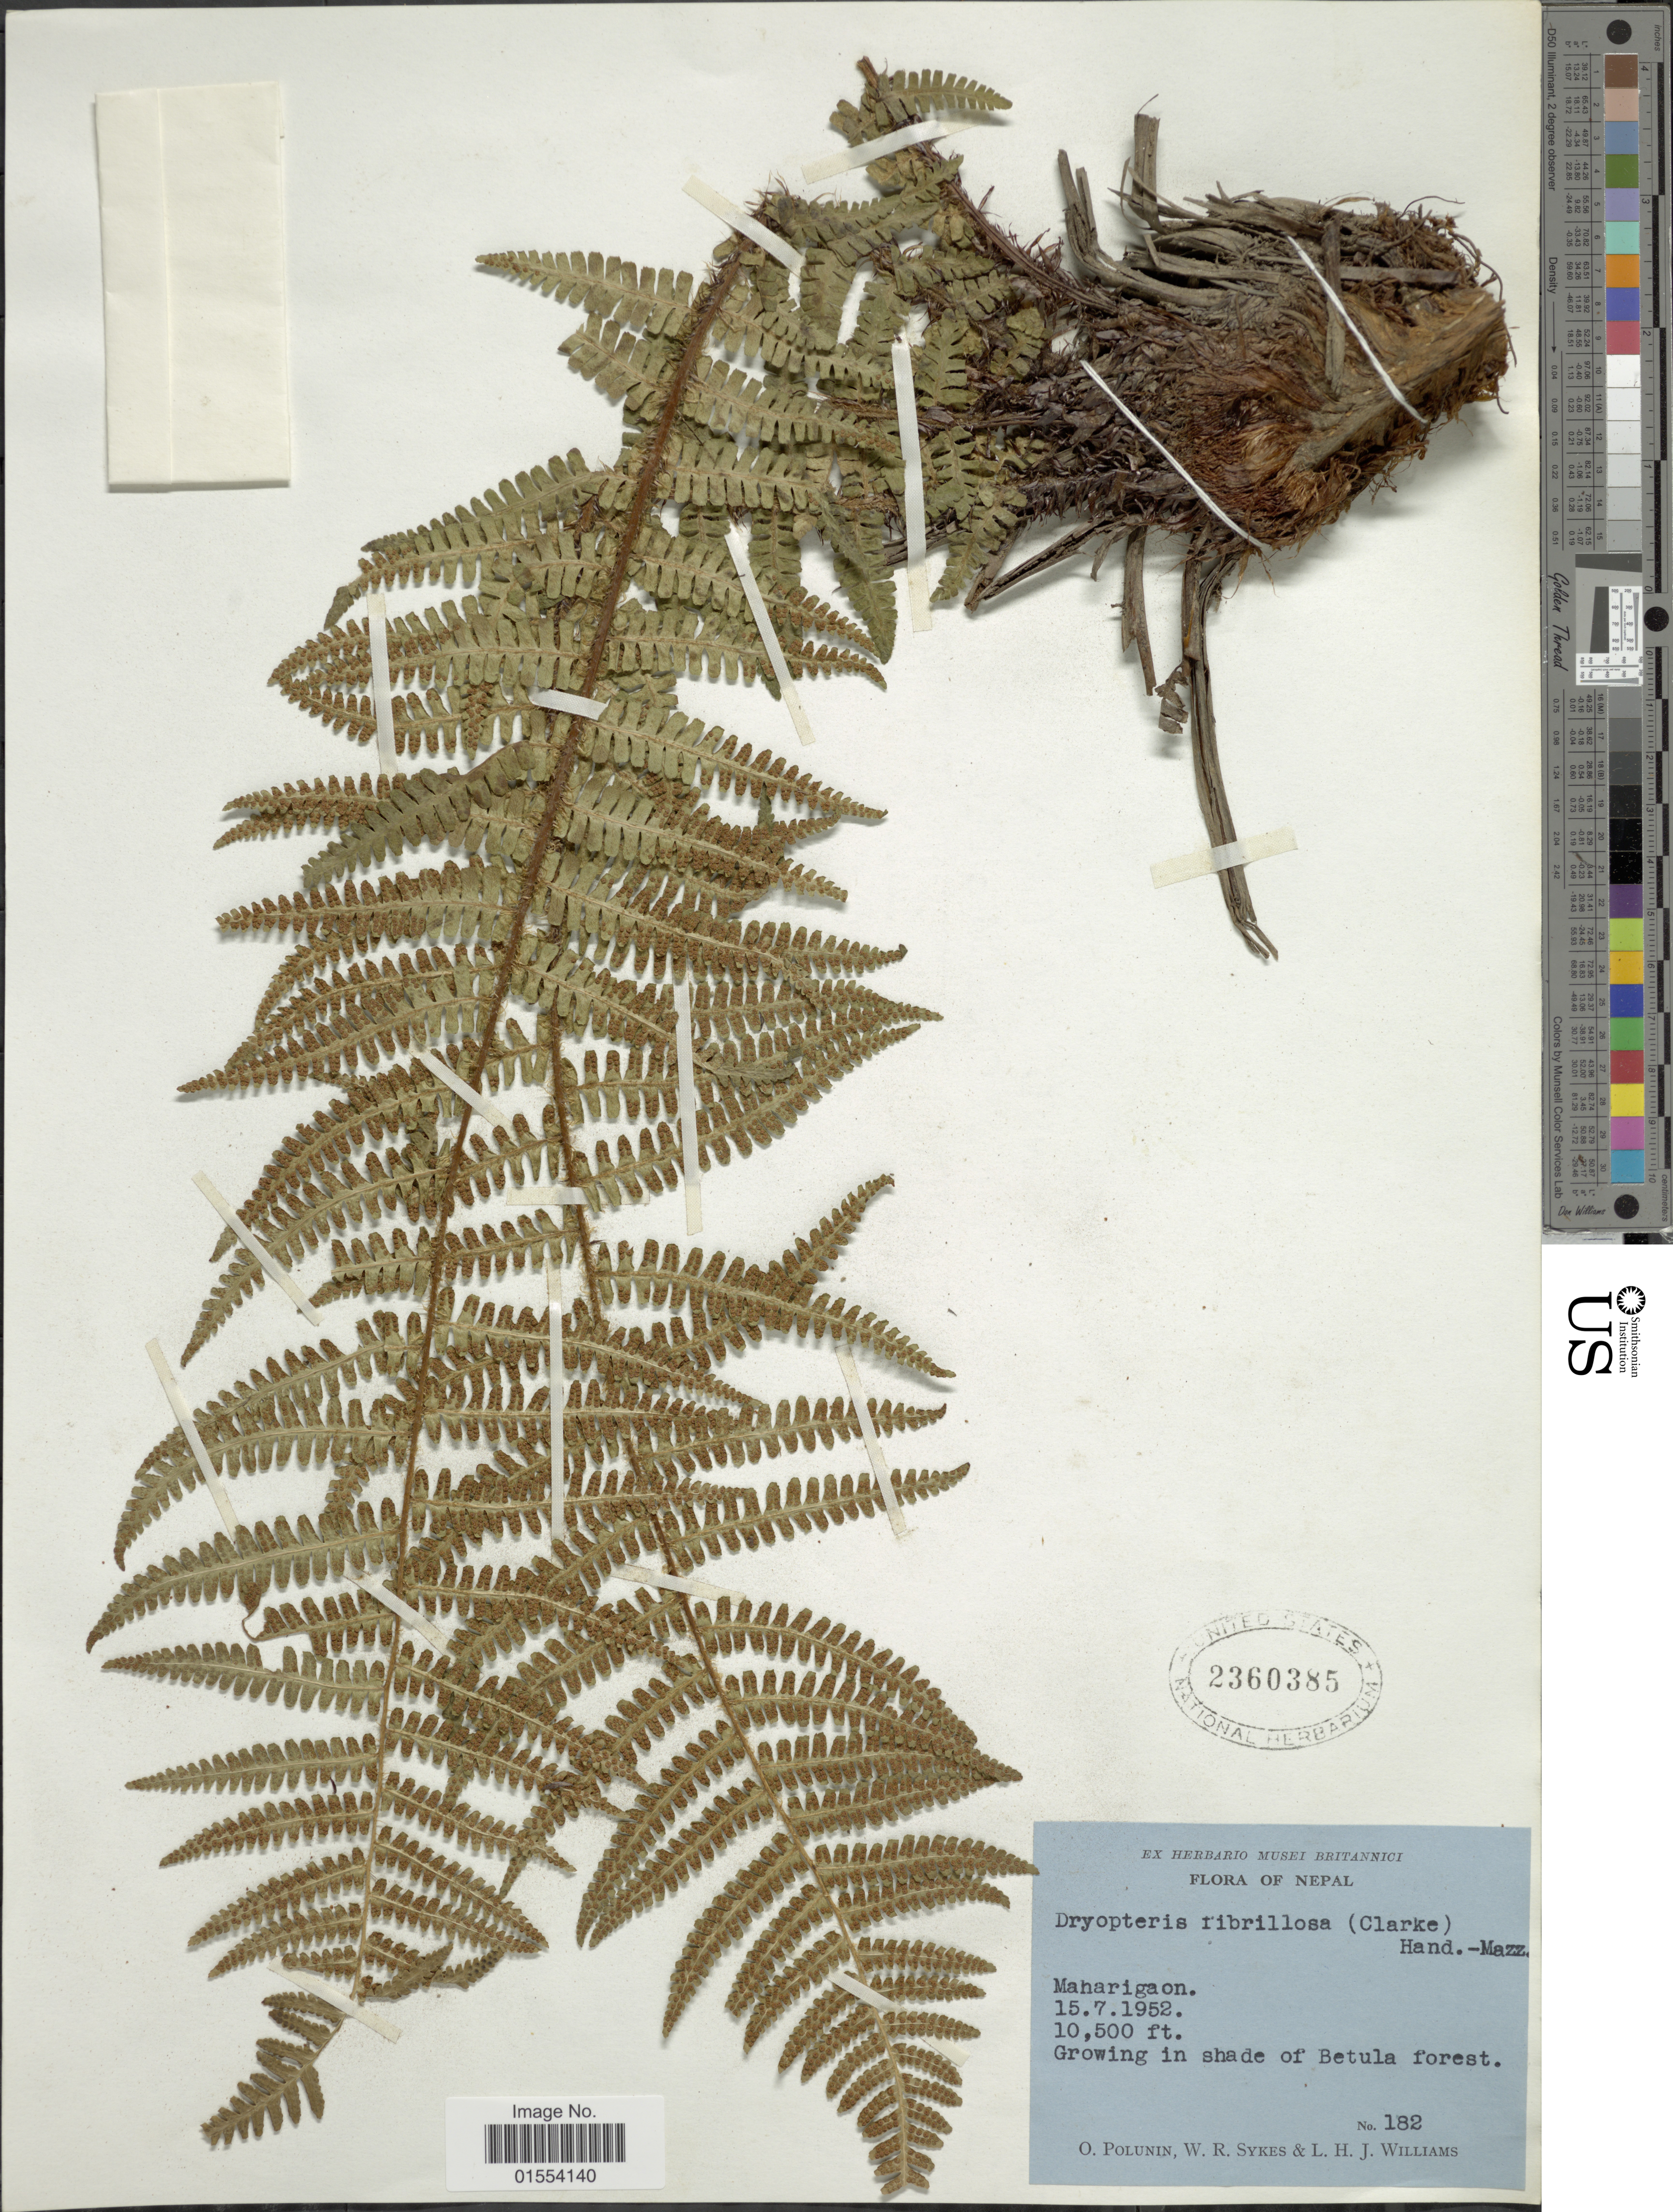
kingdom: Plantae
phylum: Tracheophyta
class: Polypodiopsida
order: Polypodiales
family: Dryopteridaceae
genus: Dryopteris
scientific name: Dryopteris fibrillosa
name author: (Baker) Christ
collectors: O. V. Polunin, W. R. Sykes & L. H. J. Williams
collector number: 182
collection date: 1952-07-15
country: Nepal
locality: Nepal, Maharigaon. In shade of Betula forest.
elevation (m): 3200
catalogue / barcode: US 2360385